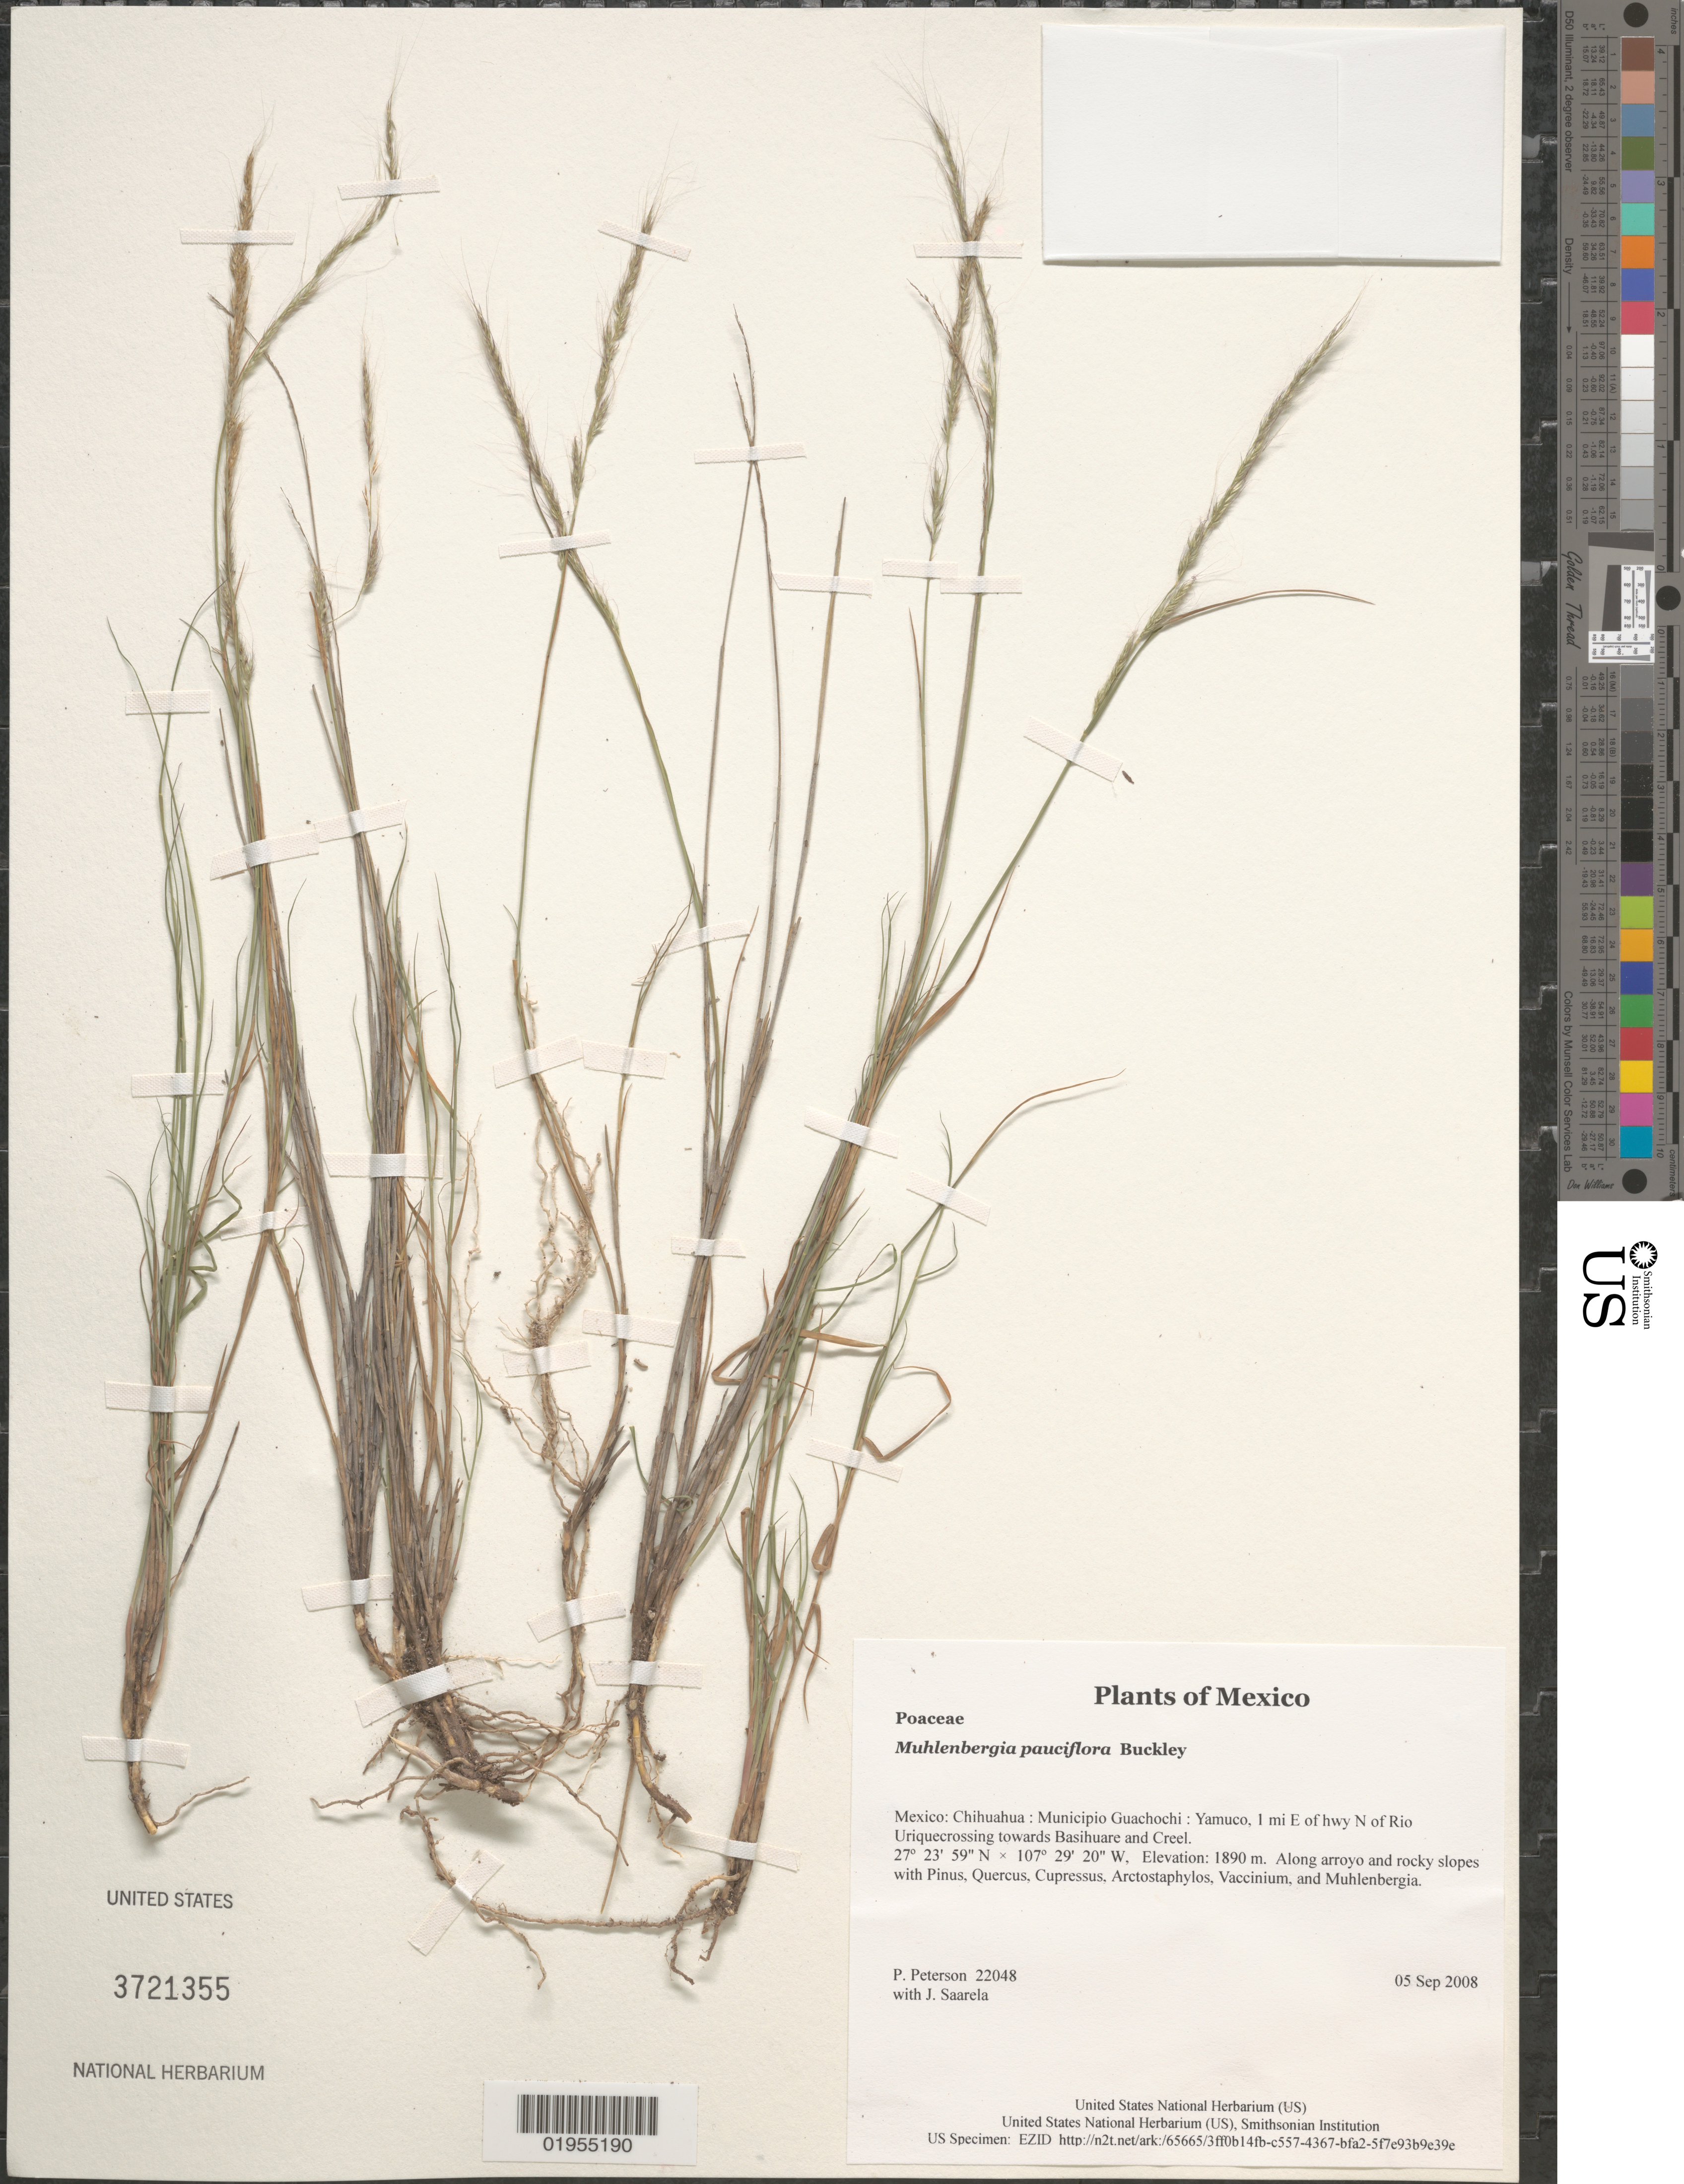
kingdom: Plantae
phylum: Tracheophyta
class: Liliopsida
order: Poales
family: Poaceae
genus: Muhlenbergia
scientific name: Muhlenbergia pauciflora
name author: Buckley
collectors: P. M. Peterson & J. Saarela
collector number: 22048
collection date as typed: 05 Sep 2008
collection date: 2008-09-05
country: Mexico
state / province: Chihuahua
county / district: Municipio Guachochi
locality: Yamuco, 1 mi E of hwy N of Rio Uriquecrossing towards Basihuare and Creel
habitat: Along arroyo and rocky slopes with Pinus, Quercus, Cupressus, Arctostaphylos, Vaccinium, and Muhlenbergia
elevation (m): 1890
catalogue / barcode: US 3721355